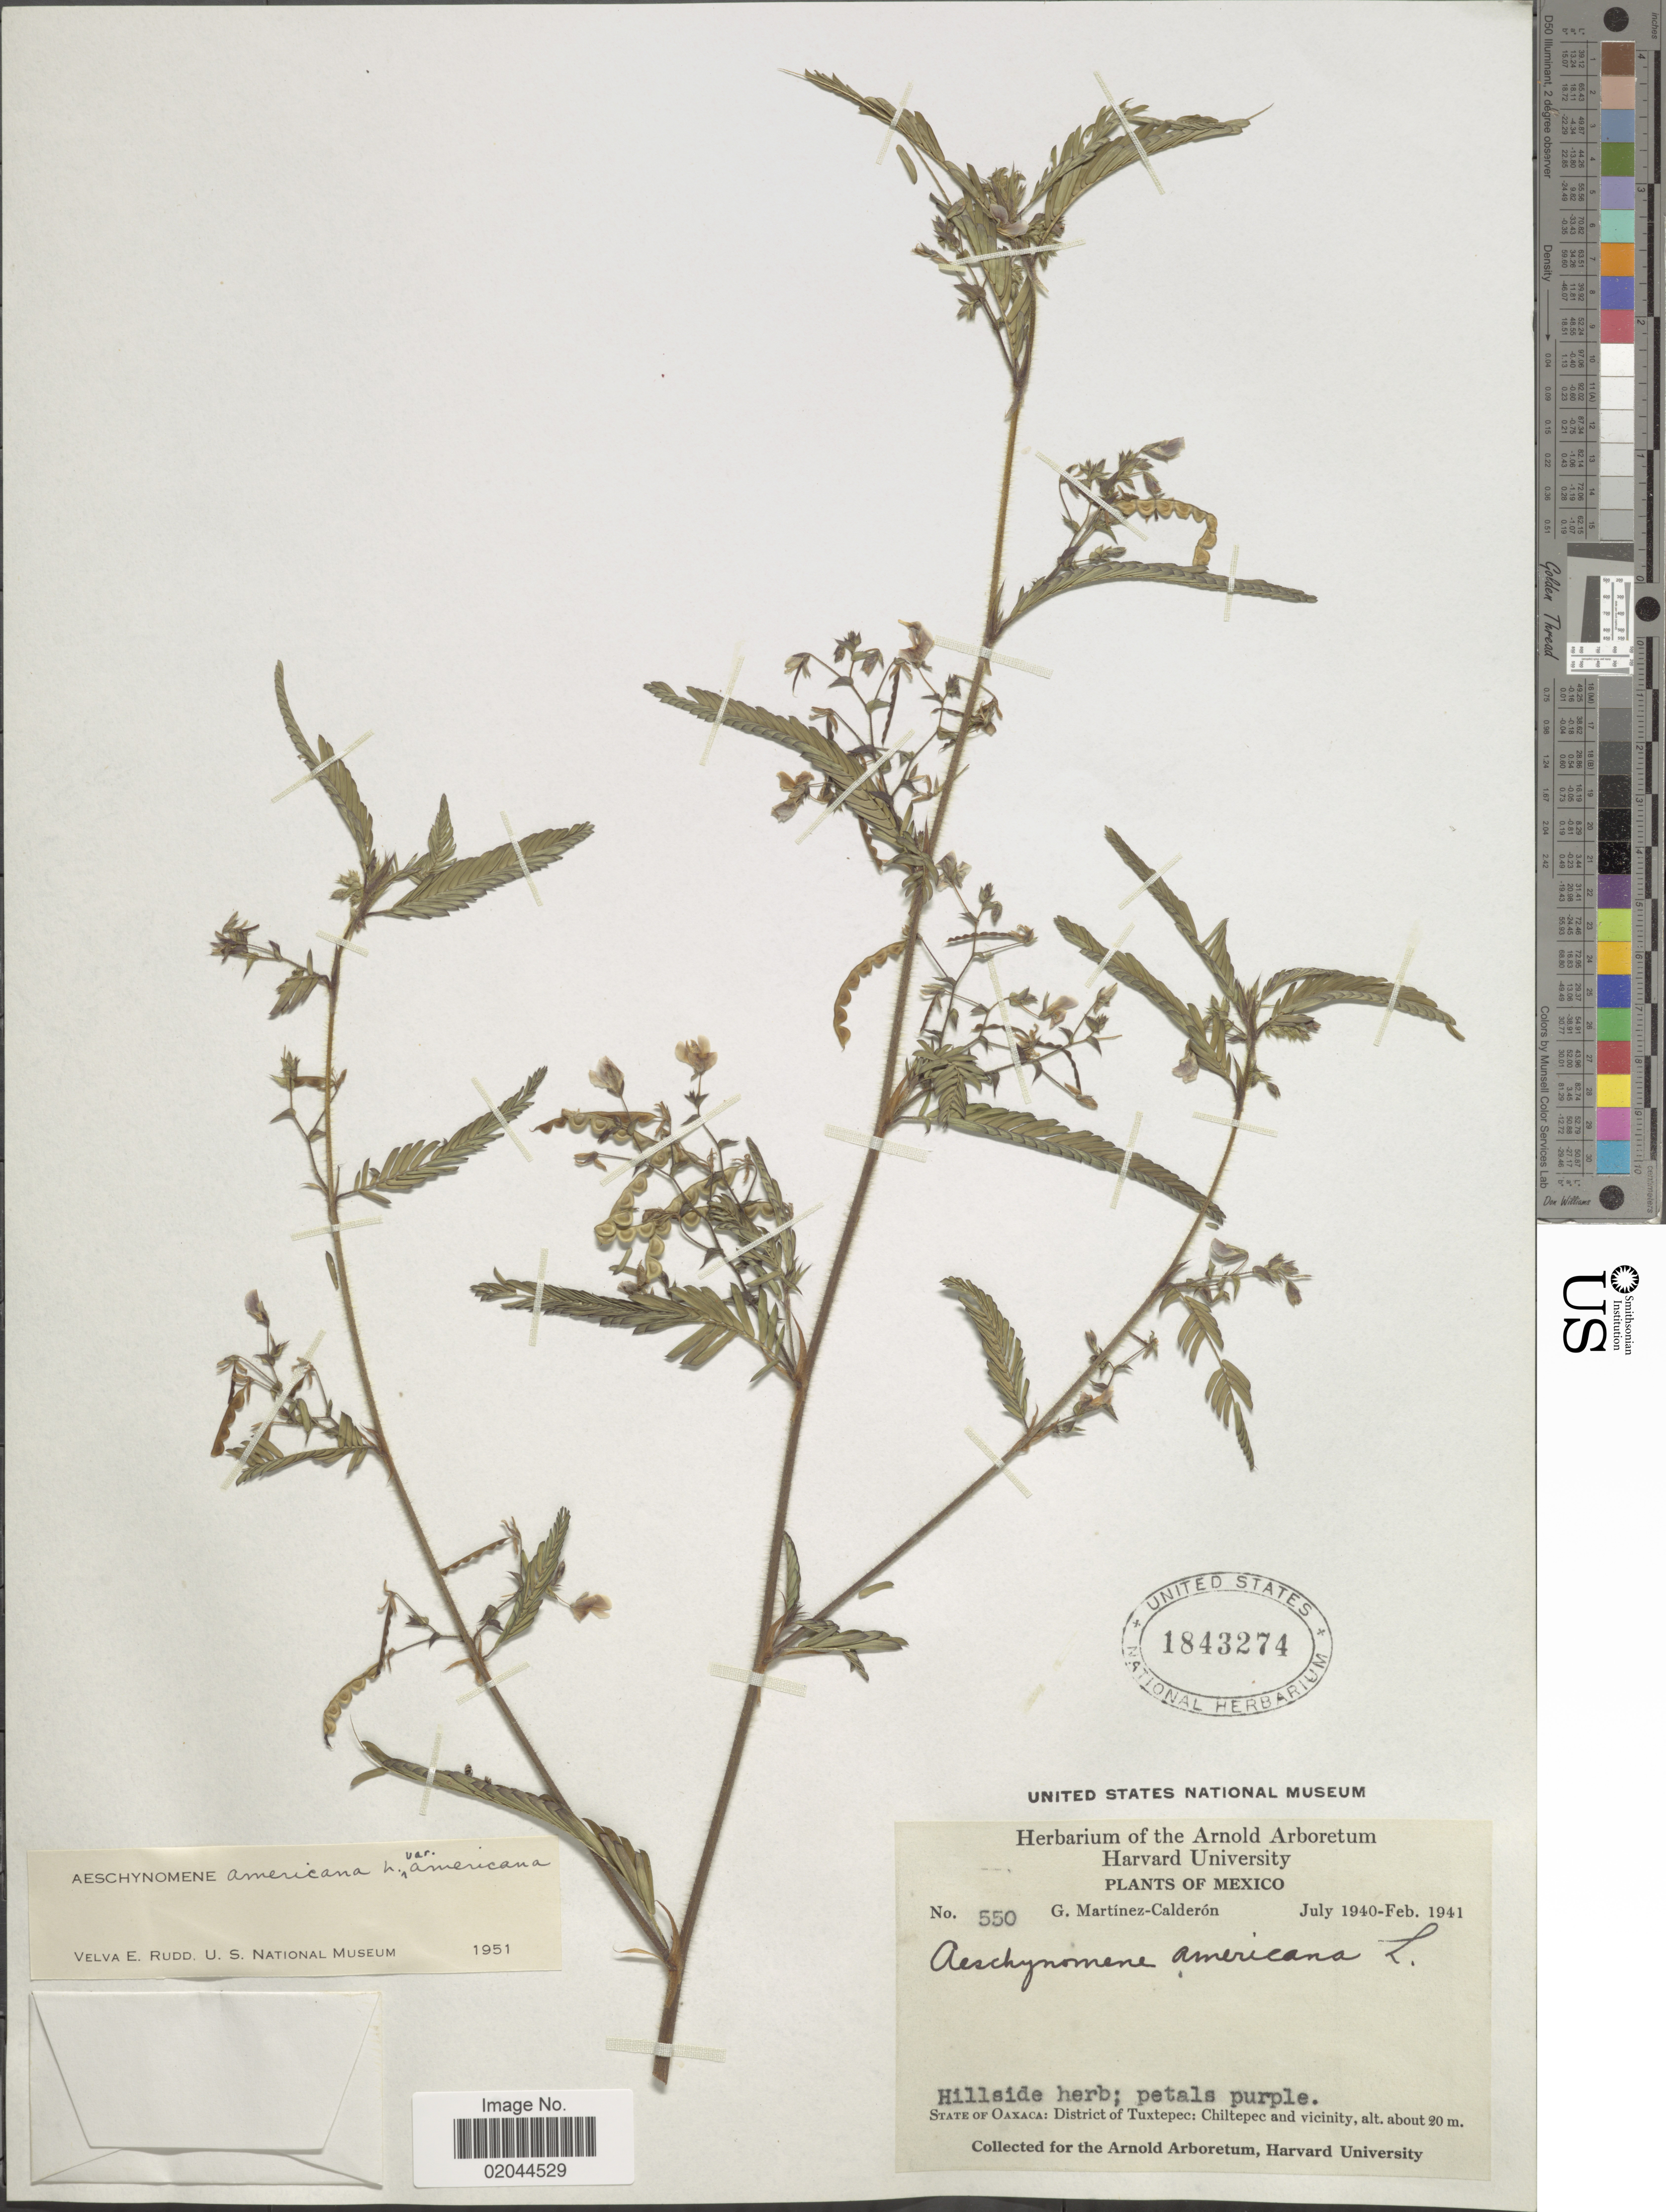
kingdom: Plantae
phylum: Tracheophyta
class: Magnoliopsida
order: Fabales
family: Fabaceae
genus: Aeschynomene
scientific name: Aeschynomene americana var. americana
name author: L.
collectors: G. Martínez Calderón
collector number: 550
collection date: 1940-07/1941-02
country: Mexico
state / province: Oaxaca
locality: District of Tuxtepec: Chilltepec and vicinity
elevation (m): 20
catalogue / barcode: US 1843274